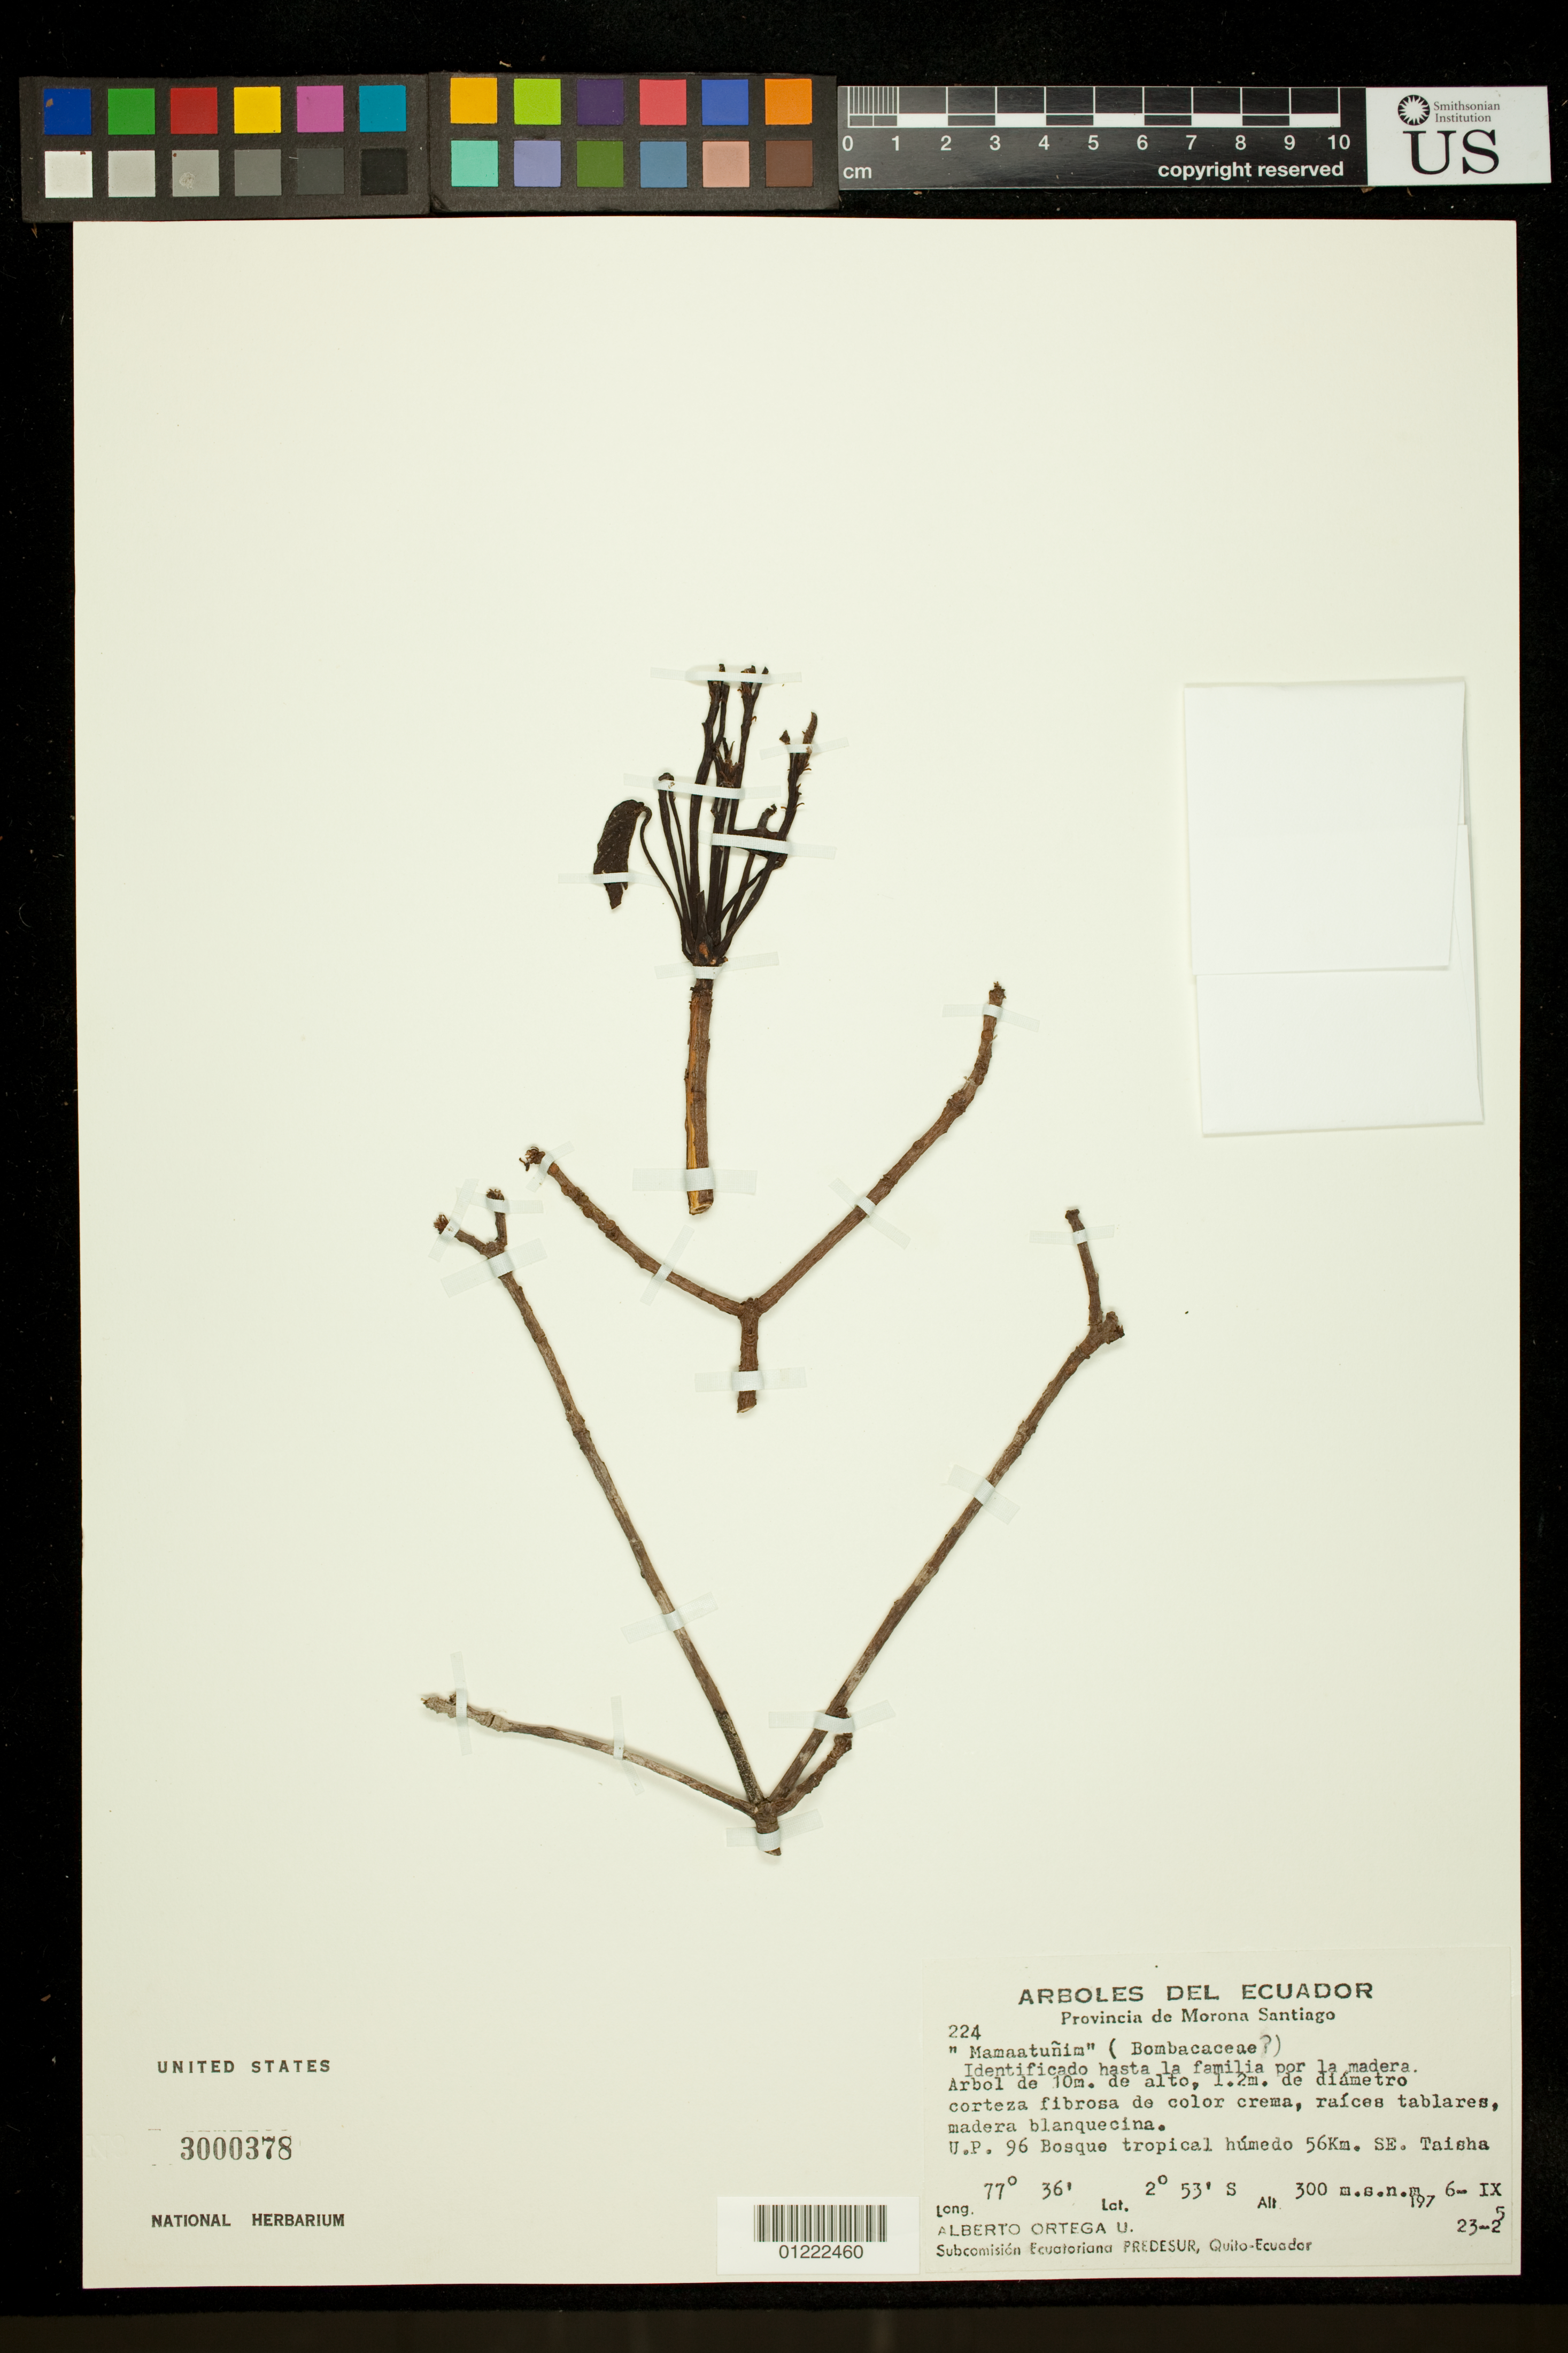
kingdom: Plantae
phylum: Tracheophyta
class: Magnoliopsida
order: Malvales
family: Malvaceae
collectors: A. T. Ortega U.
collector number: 224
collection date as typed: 9/5/1976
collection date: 1976-09-05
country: Ecuador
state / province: Morona-Santiago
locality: U.P. 96 Bosque tropical humedo 56 km SE of Taisha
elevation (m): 300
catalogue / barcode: US 3000378